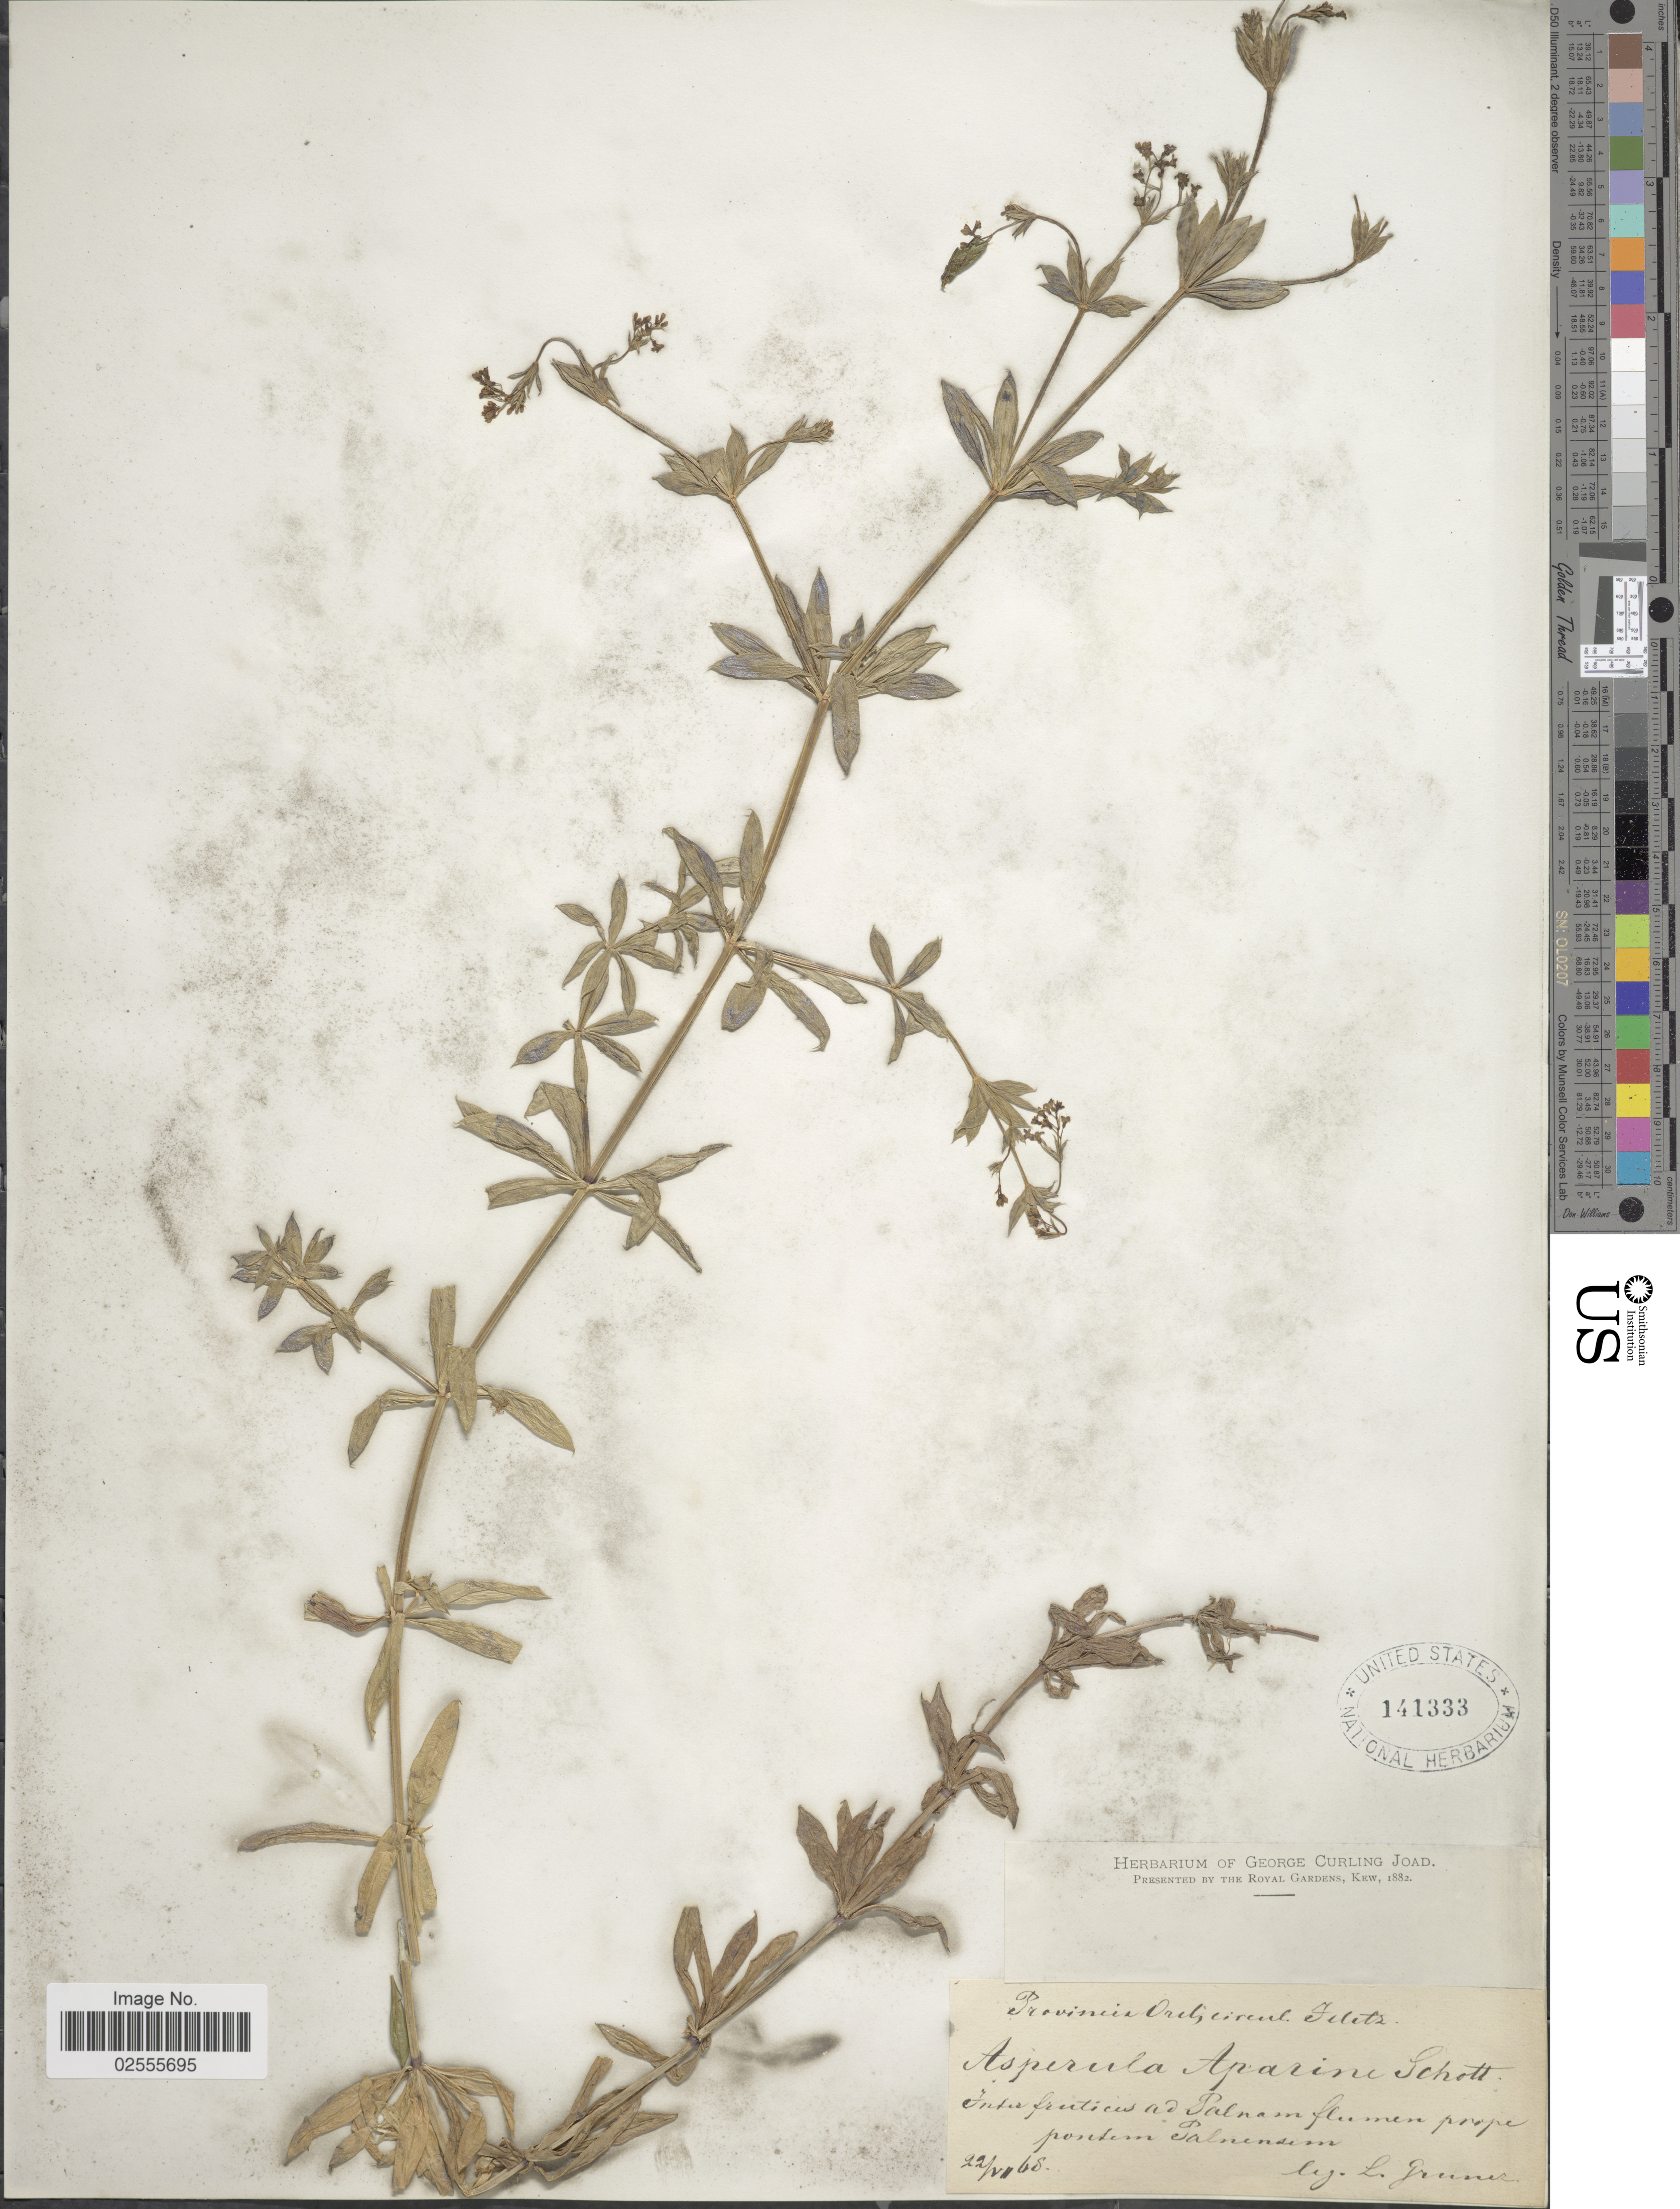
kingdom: Plantae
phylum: Tracheophyta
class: Magnoliopsida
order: Gentianales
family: Rubiaceae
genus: Asperula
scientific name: Asperula aparine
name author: M. Bieb.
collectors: L. F. Gruner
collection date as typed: Transcribed d/m/y: 22/6/68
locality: Inter fruticus ad Palnam flumen prope pontem Palnensim. [interpreted]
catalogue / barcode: US 141333